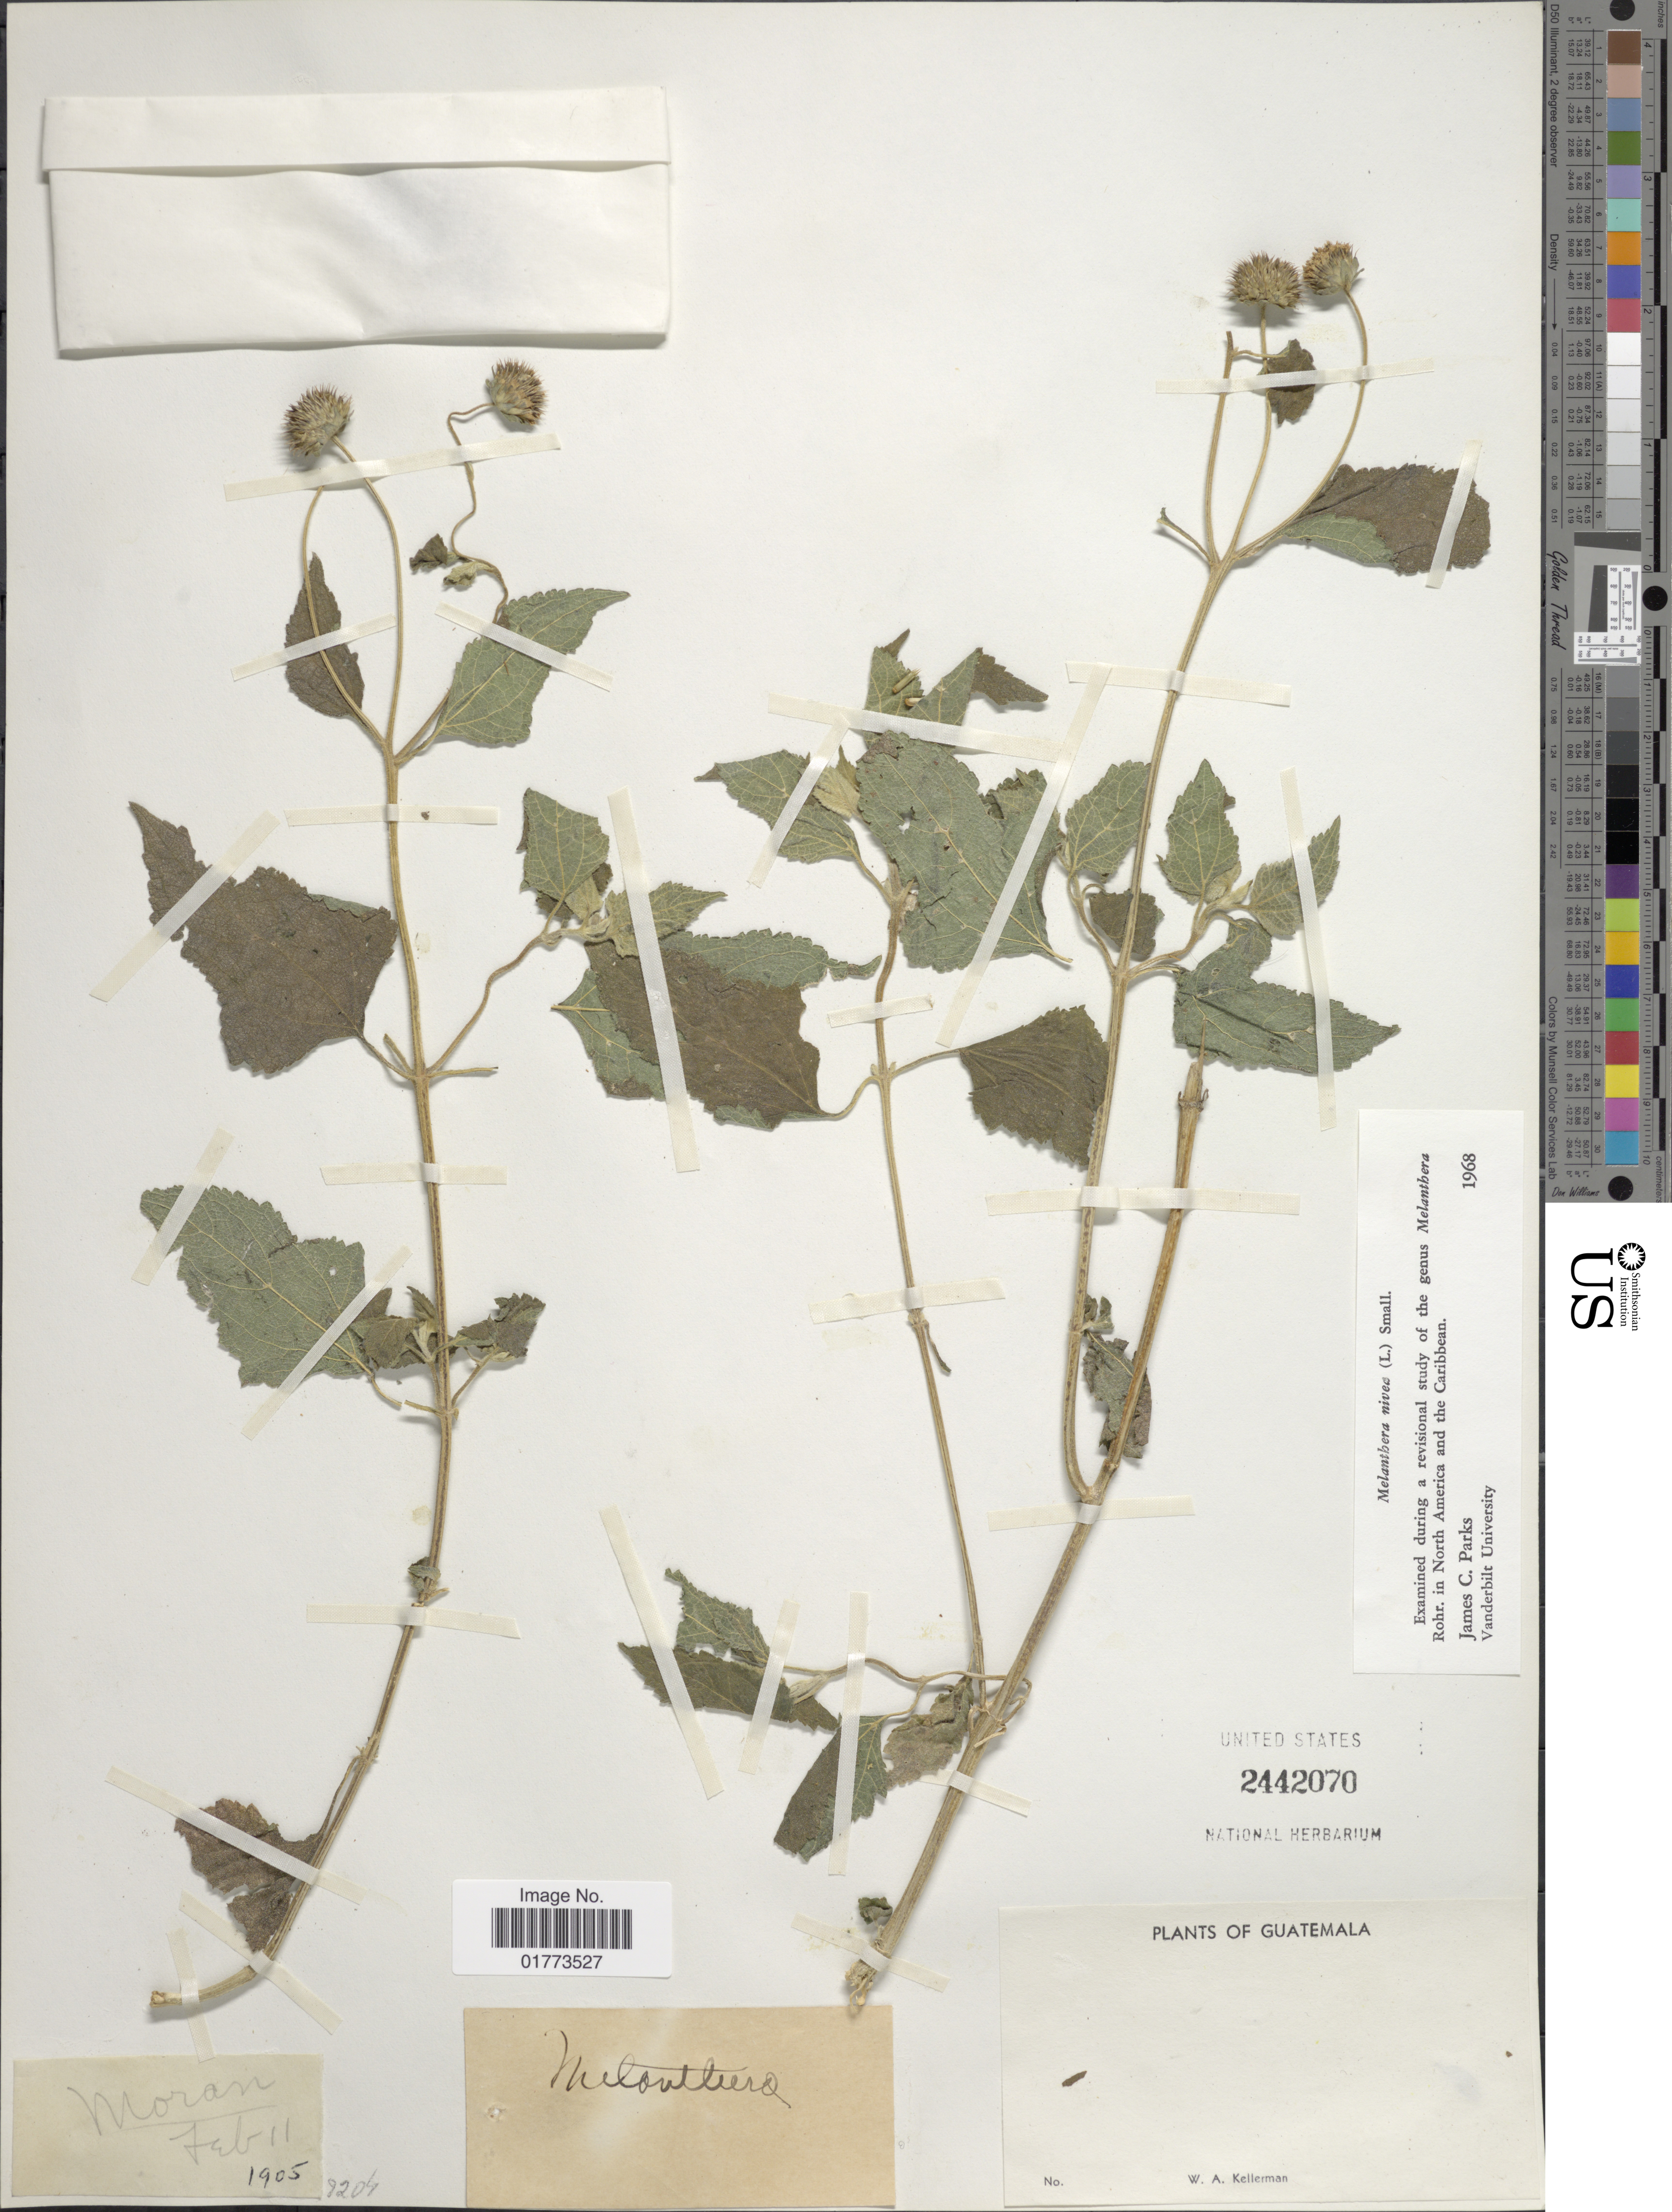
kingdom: Plantae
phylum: Tracheophyta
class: Magnoliopsida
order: Asterales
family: Asteraceae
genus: Melanthera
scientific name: Melanthera nivea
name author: (L.) Small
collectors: W. Kellerman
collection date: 1905-02-11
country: Guatemala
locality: Moran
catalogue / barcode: US 2442070